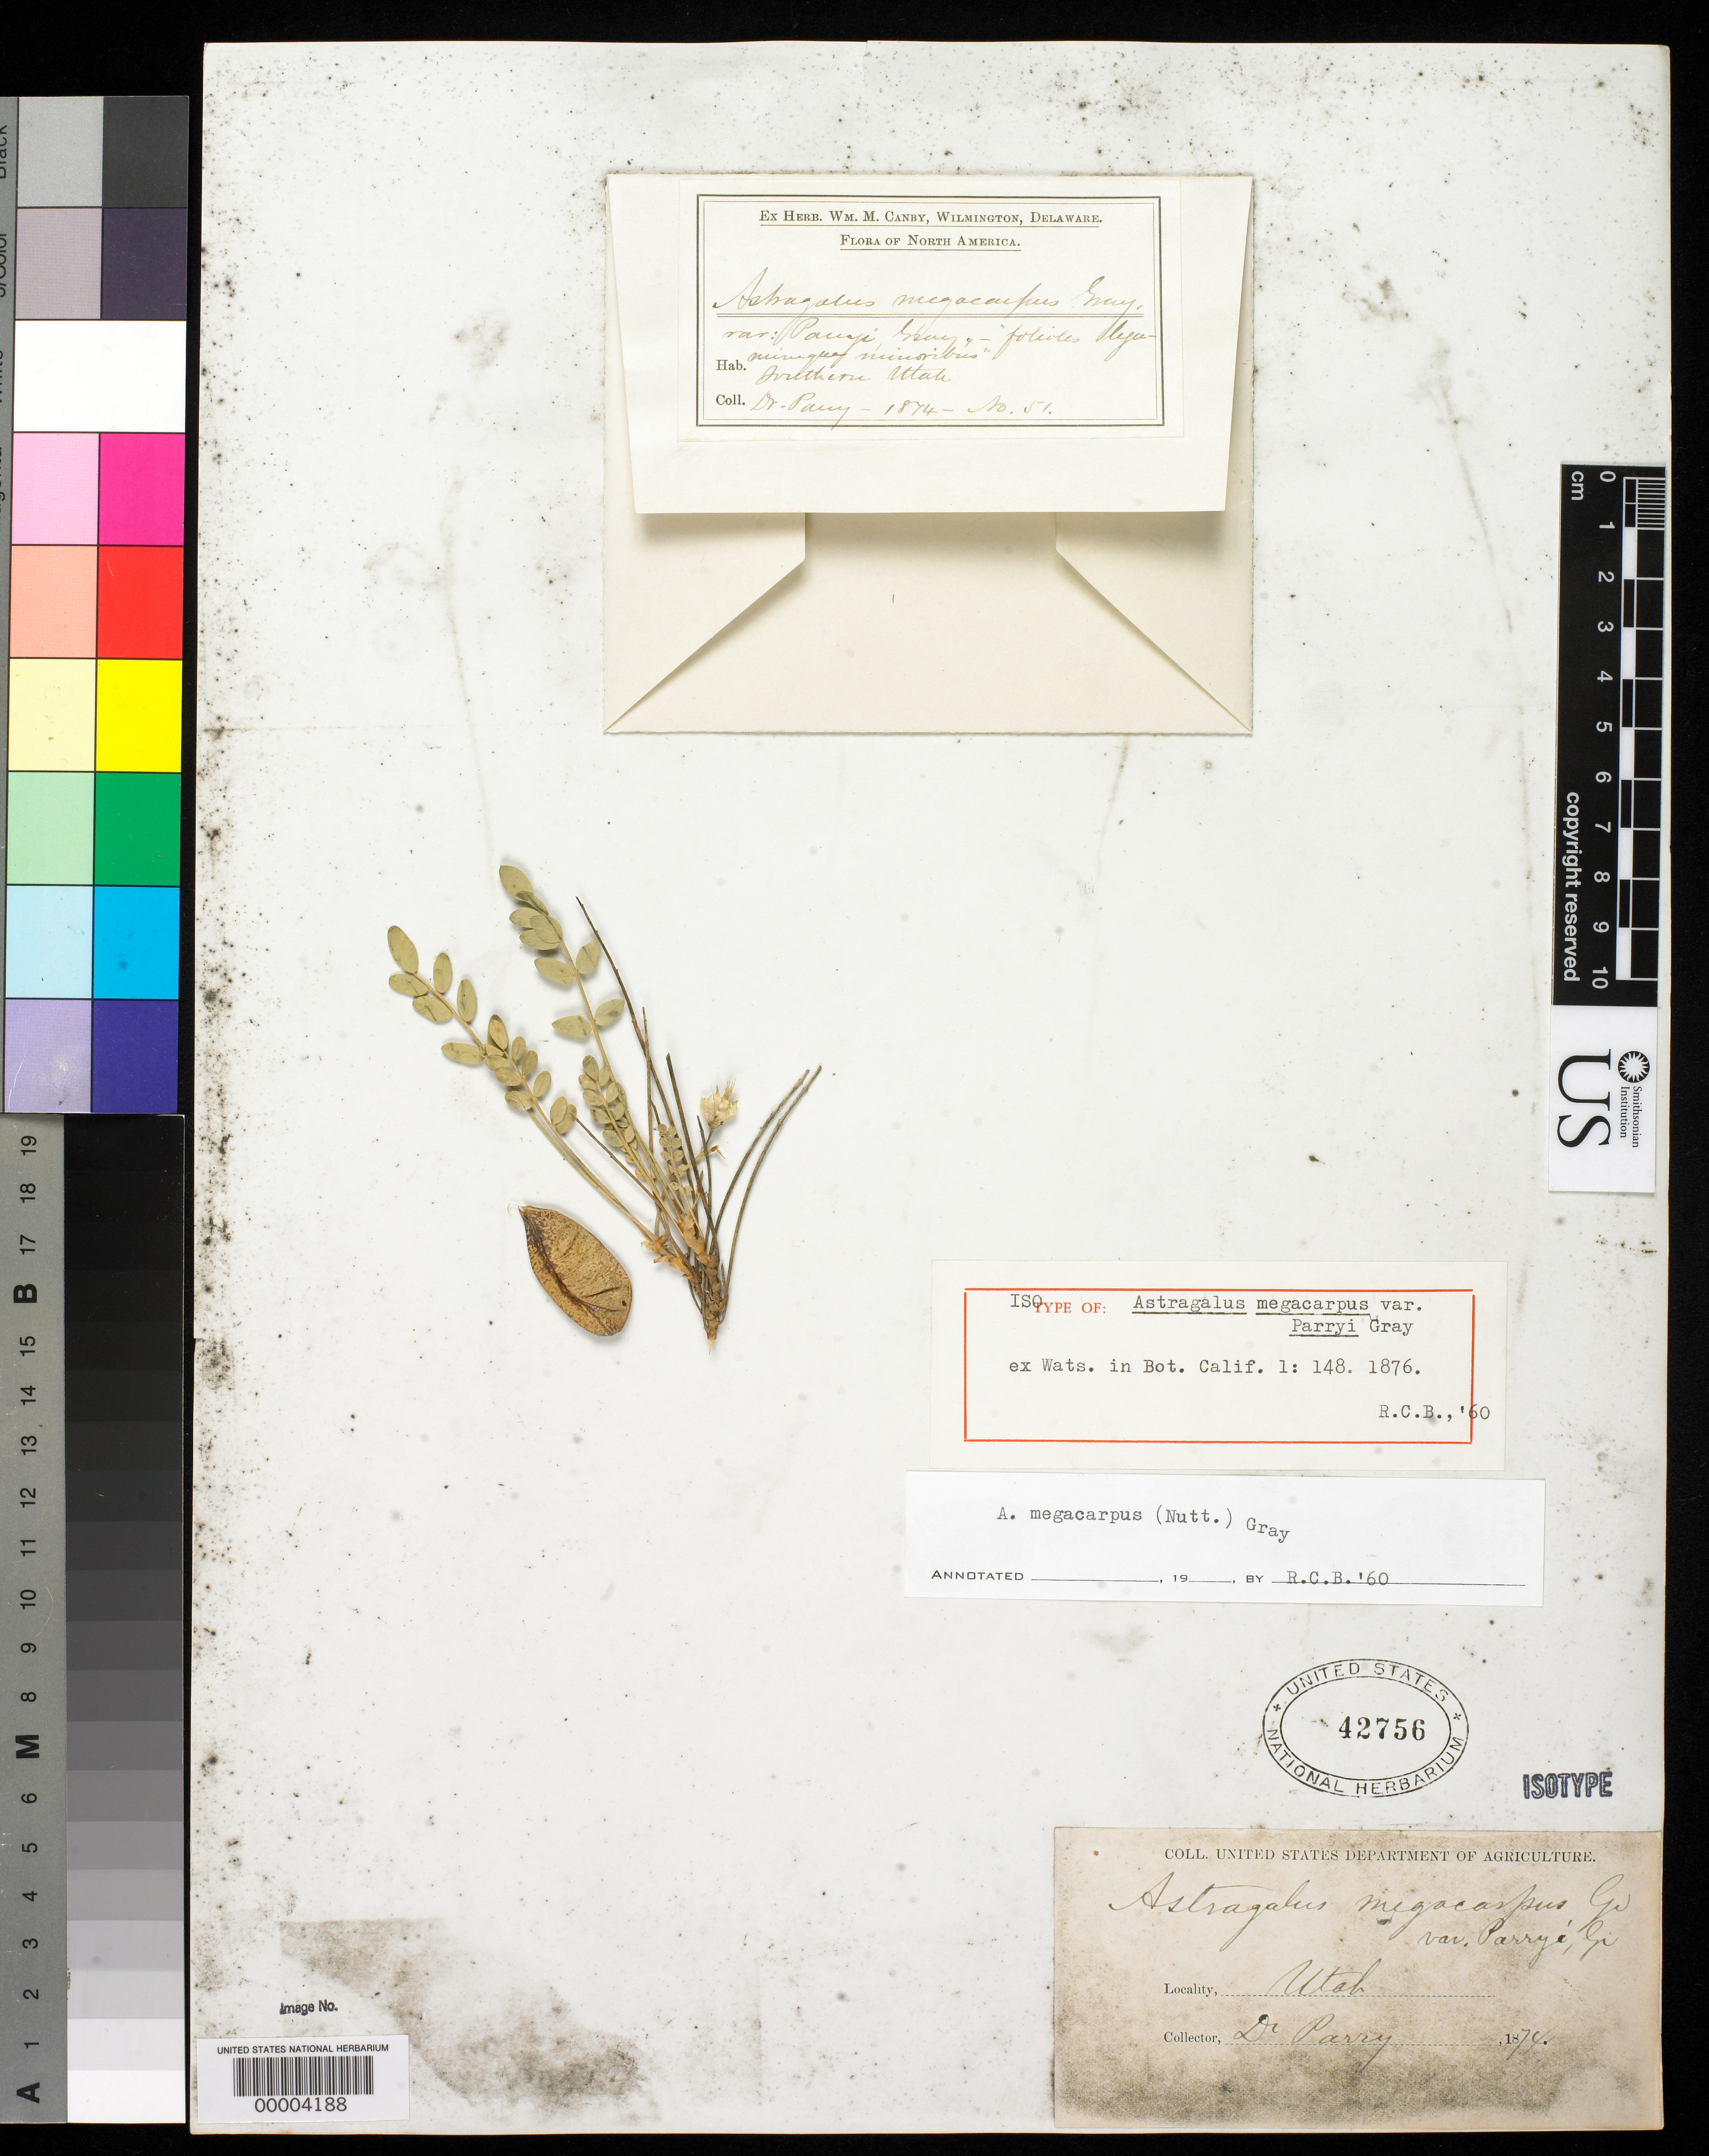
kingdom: Plantae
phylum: Tracheophyta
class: Magnoliopsida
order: Fabales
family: Fabaceae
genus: Astragalus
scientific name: Astragalus megacarpus var. parryi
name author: A. Gray ex S. Watson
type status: Isotype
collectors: C. C. Parry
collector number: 51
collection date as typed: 1874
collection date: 1874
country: United States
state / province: Utah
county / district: Iron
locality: Cedar City.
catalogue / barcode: US 42756